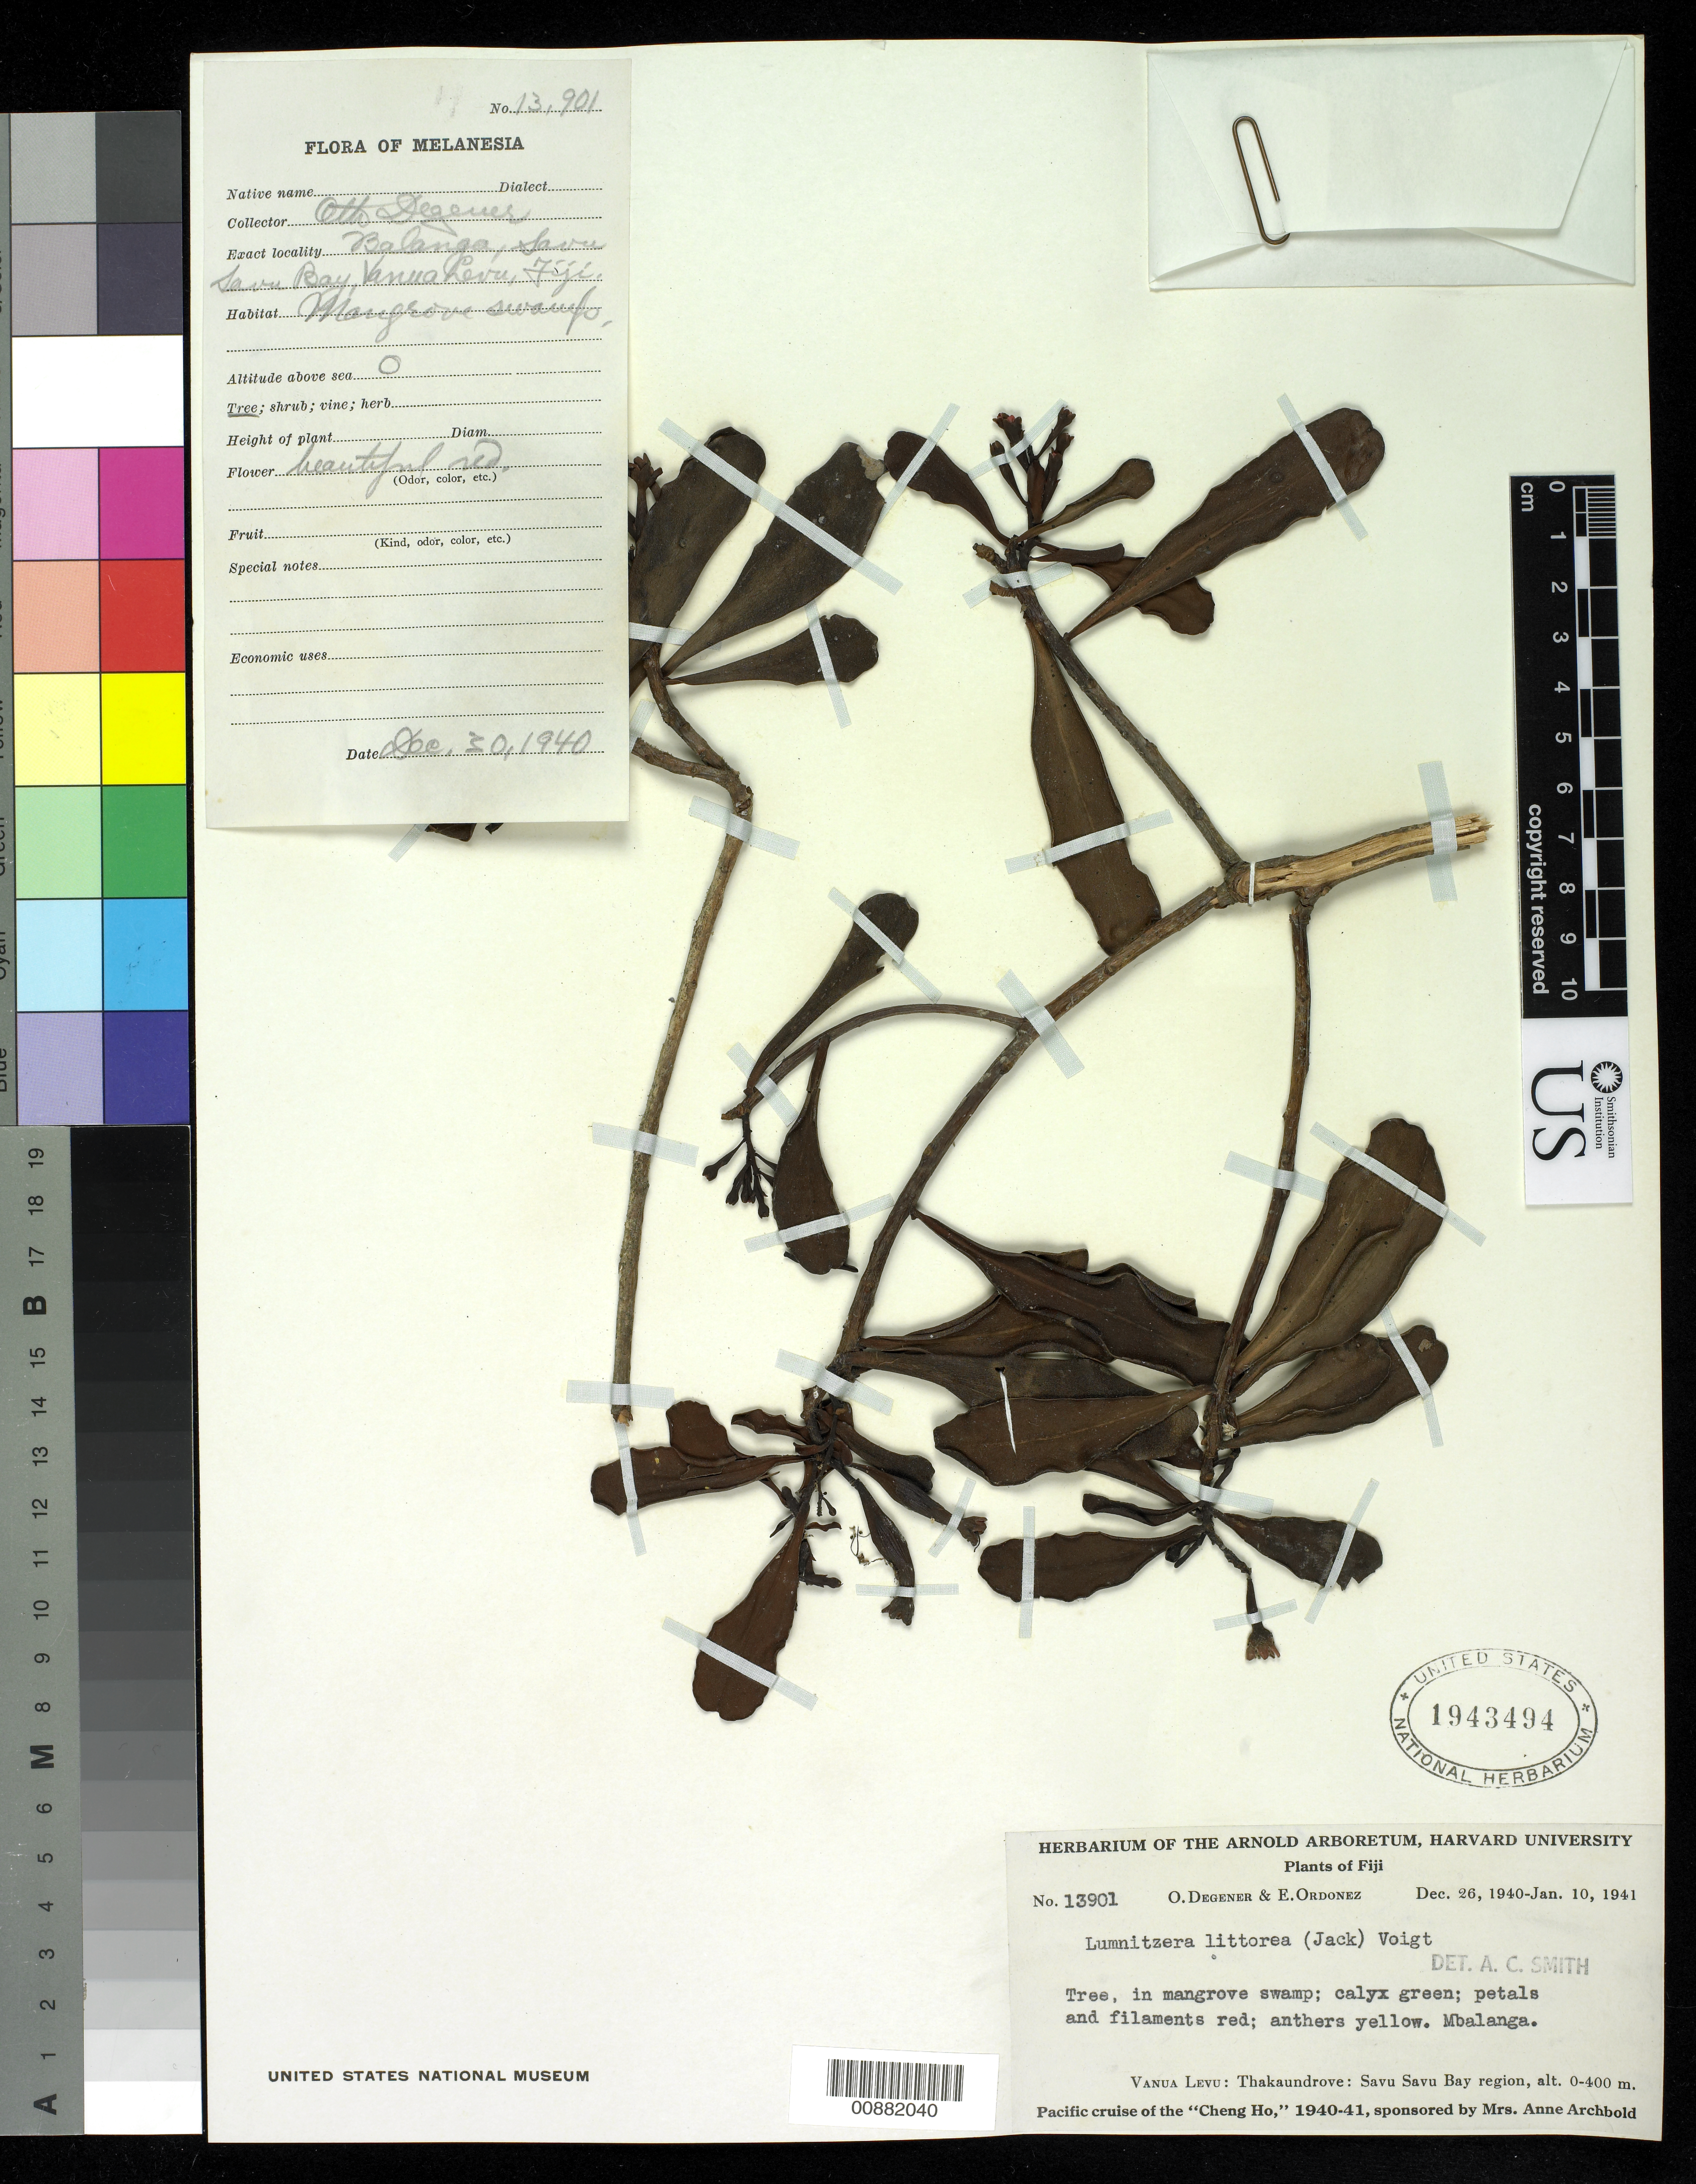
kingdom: Plantae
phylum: Tracheophyta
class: Magnoliopsida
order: Myrtales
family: Combretaceae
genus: Lumnitzera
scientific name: Lumnitzera littorea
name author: (Jack) Voight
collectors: O. Degener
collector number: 13901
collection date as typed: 21 Dec 1940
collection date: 1940-12-21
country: Fiji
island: Ovalau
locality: near Levuka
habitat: in mangrove swamp.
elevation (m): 10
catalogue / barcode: US 1943494